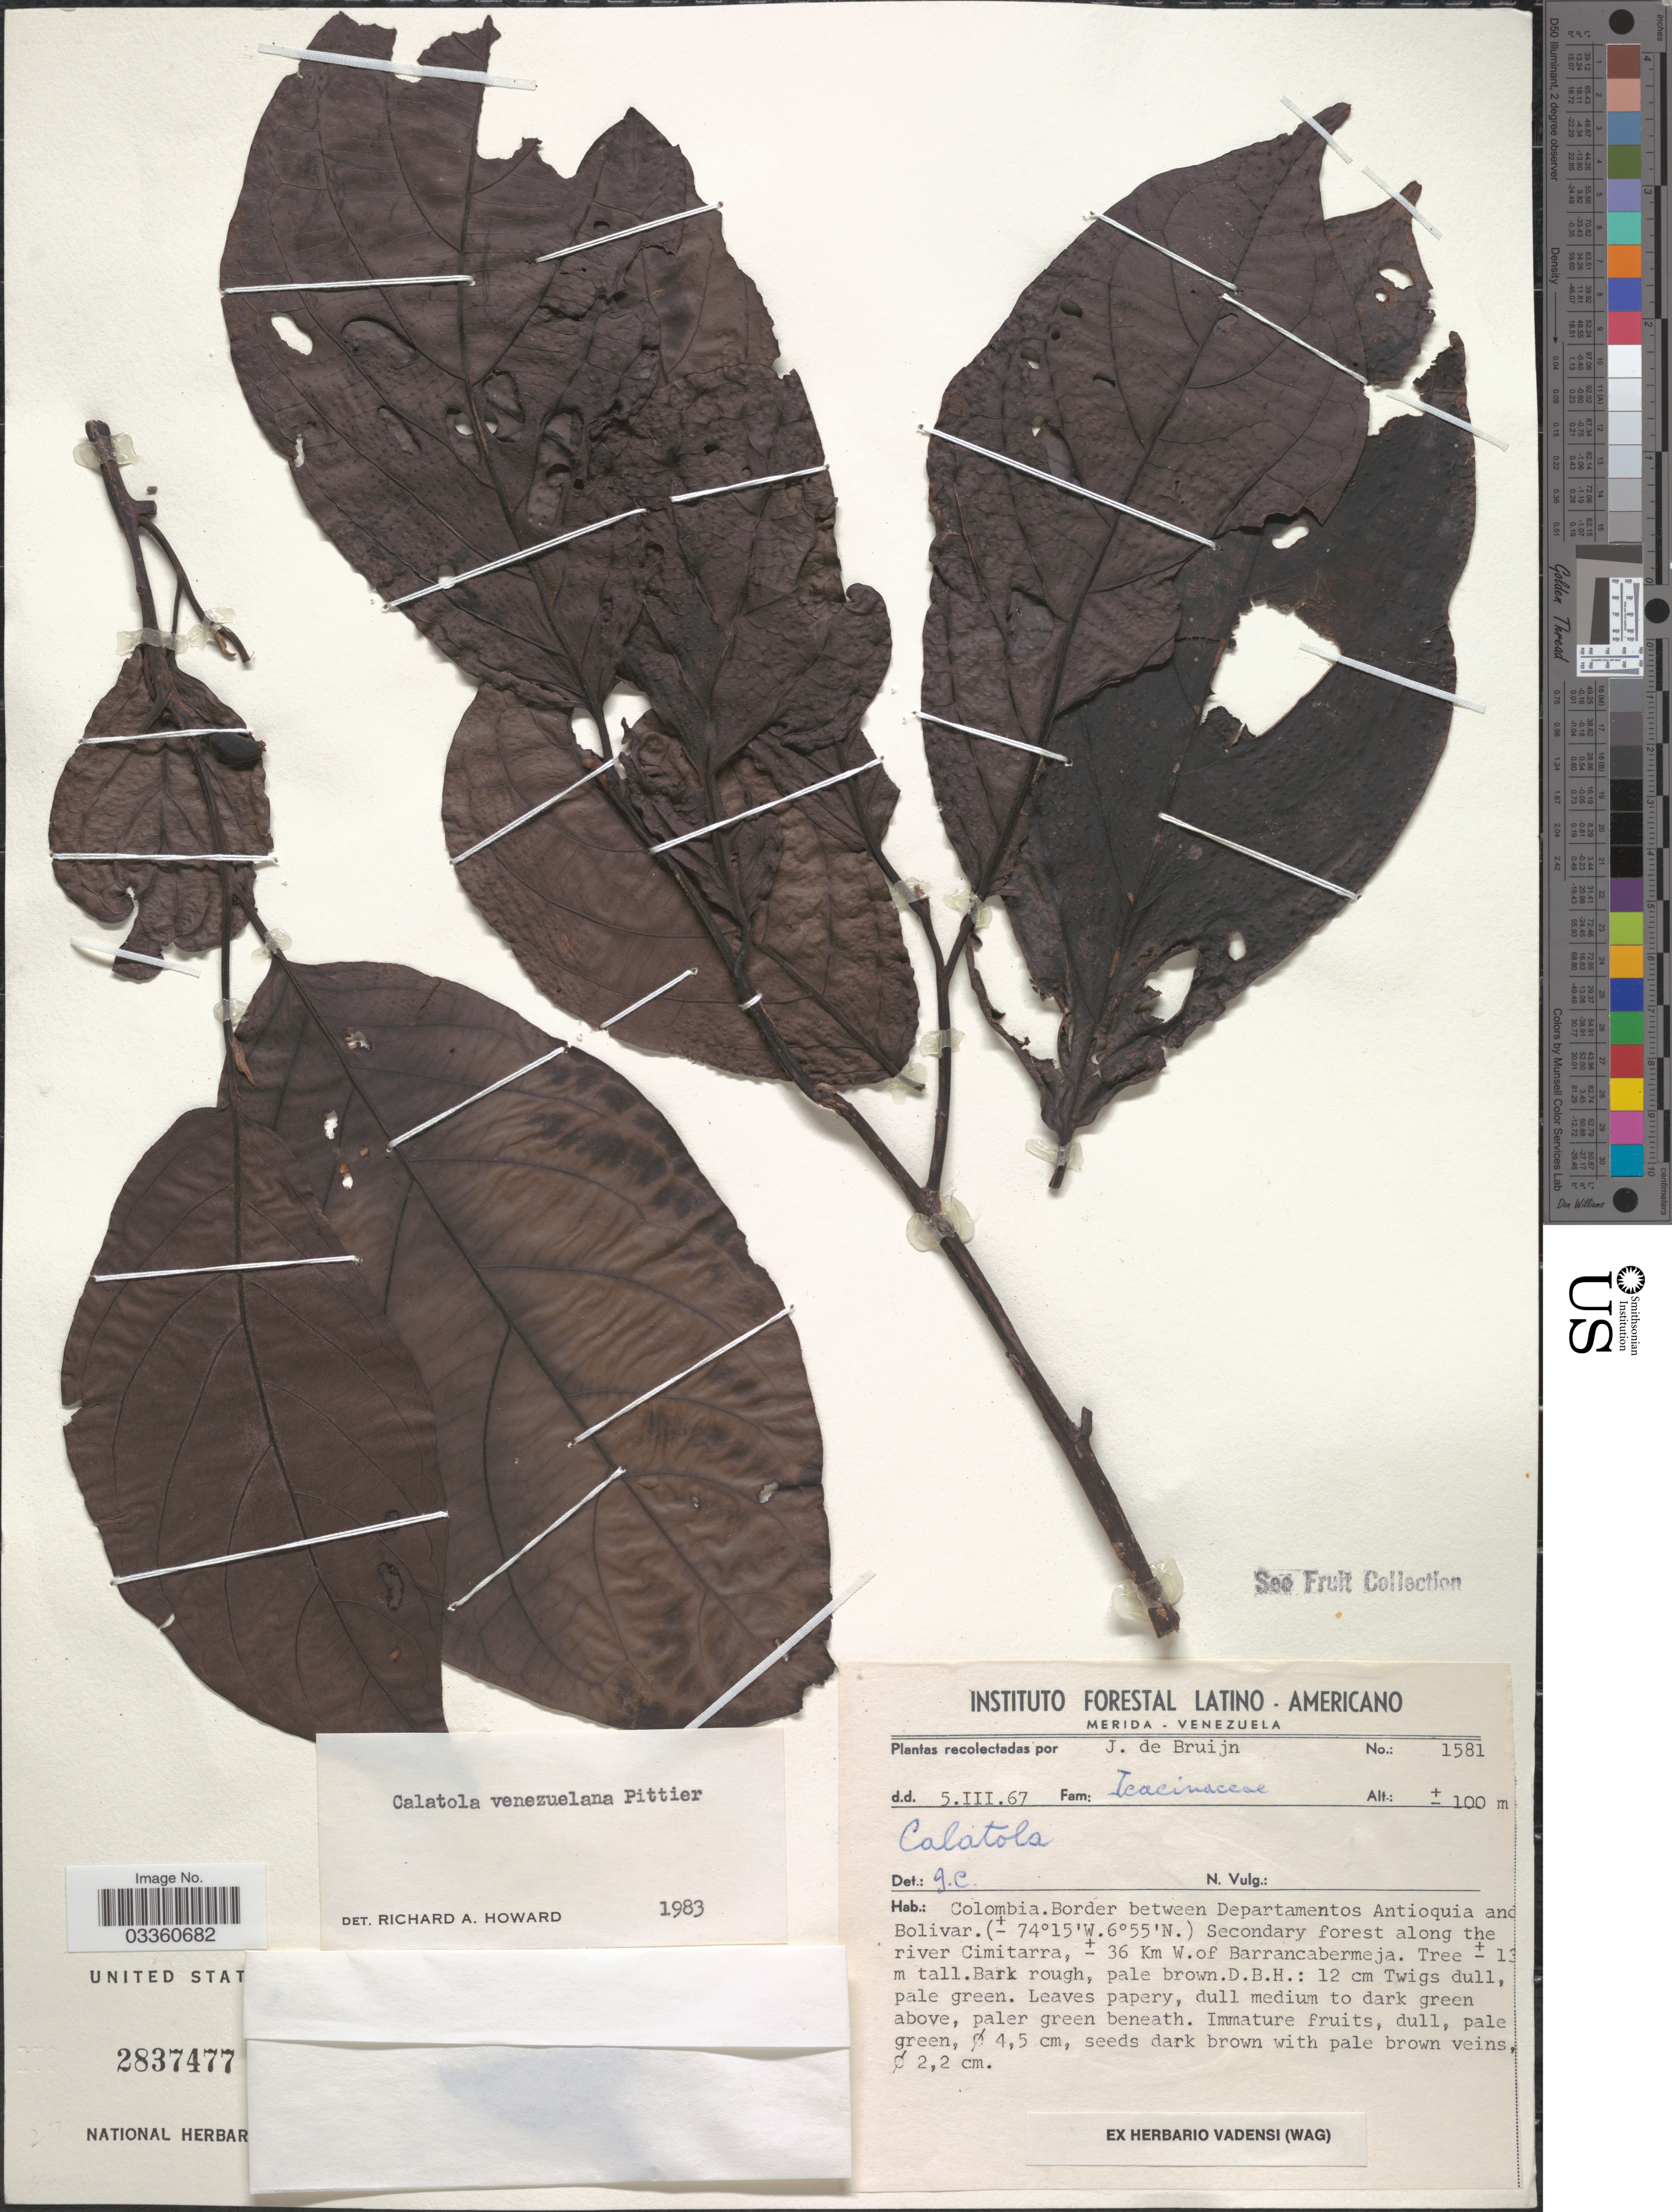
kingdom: Plantae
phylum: Tracheophyta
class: Magnoliopsida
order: Metteniusales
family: Metteniusaceae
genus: Calatola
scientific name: Calatola venezuelana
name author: Pittier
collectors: J. Bruijn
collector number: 1581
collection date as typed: Transcribed d/m/y: 5/3/67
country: Colombia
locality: Border between Departamentos Antioquia and Bolivar, Secondary forest along the river Cimitarra, ± 36 Km W. of Barrancabermeja.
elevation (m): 100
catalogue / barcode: US 2837477